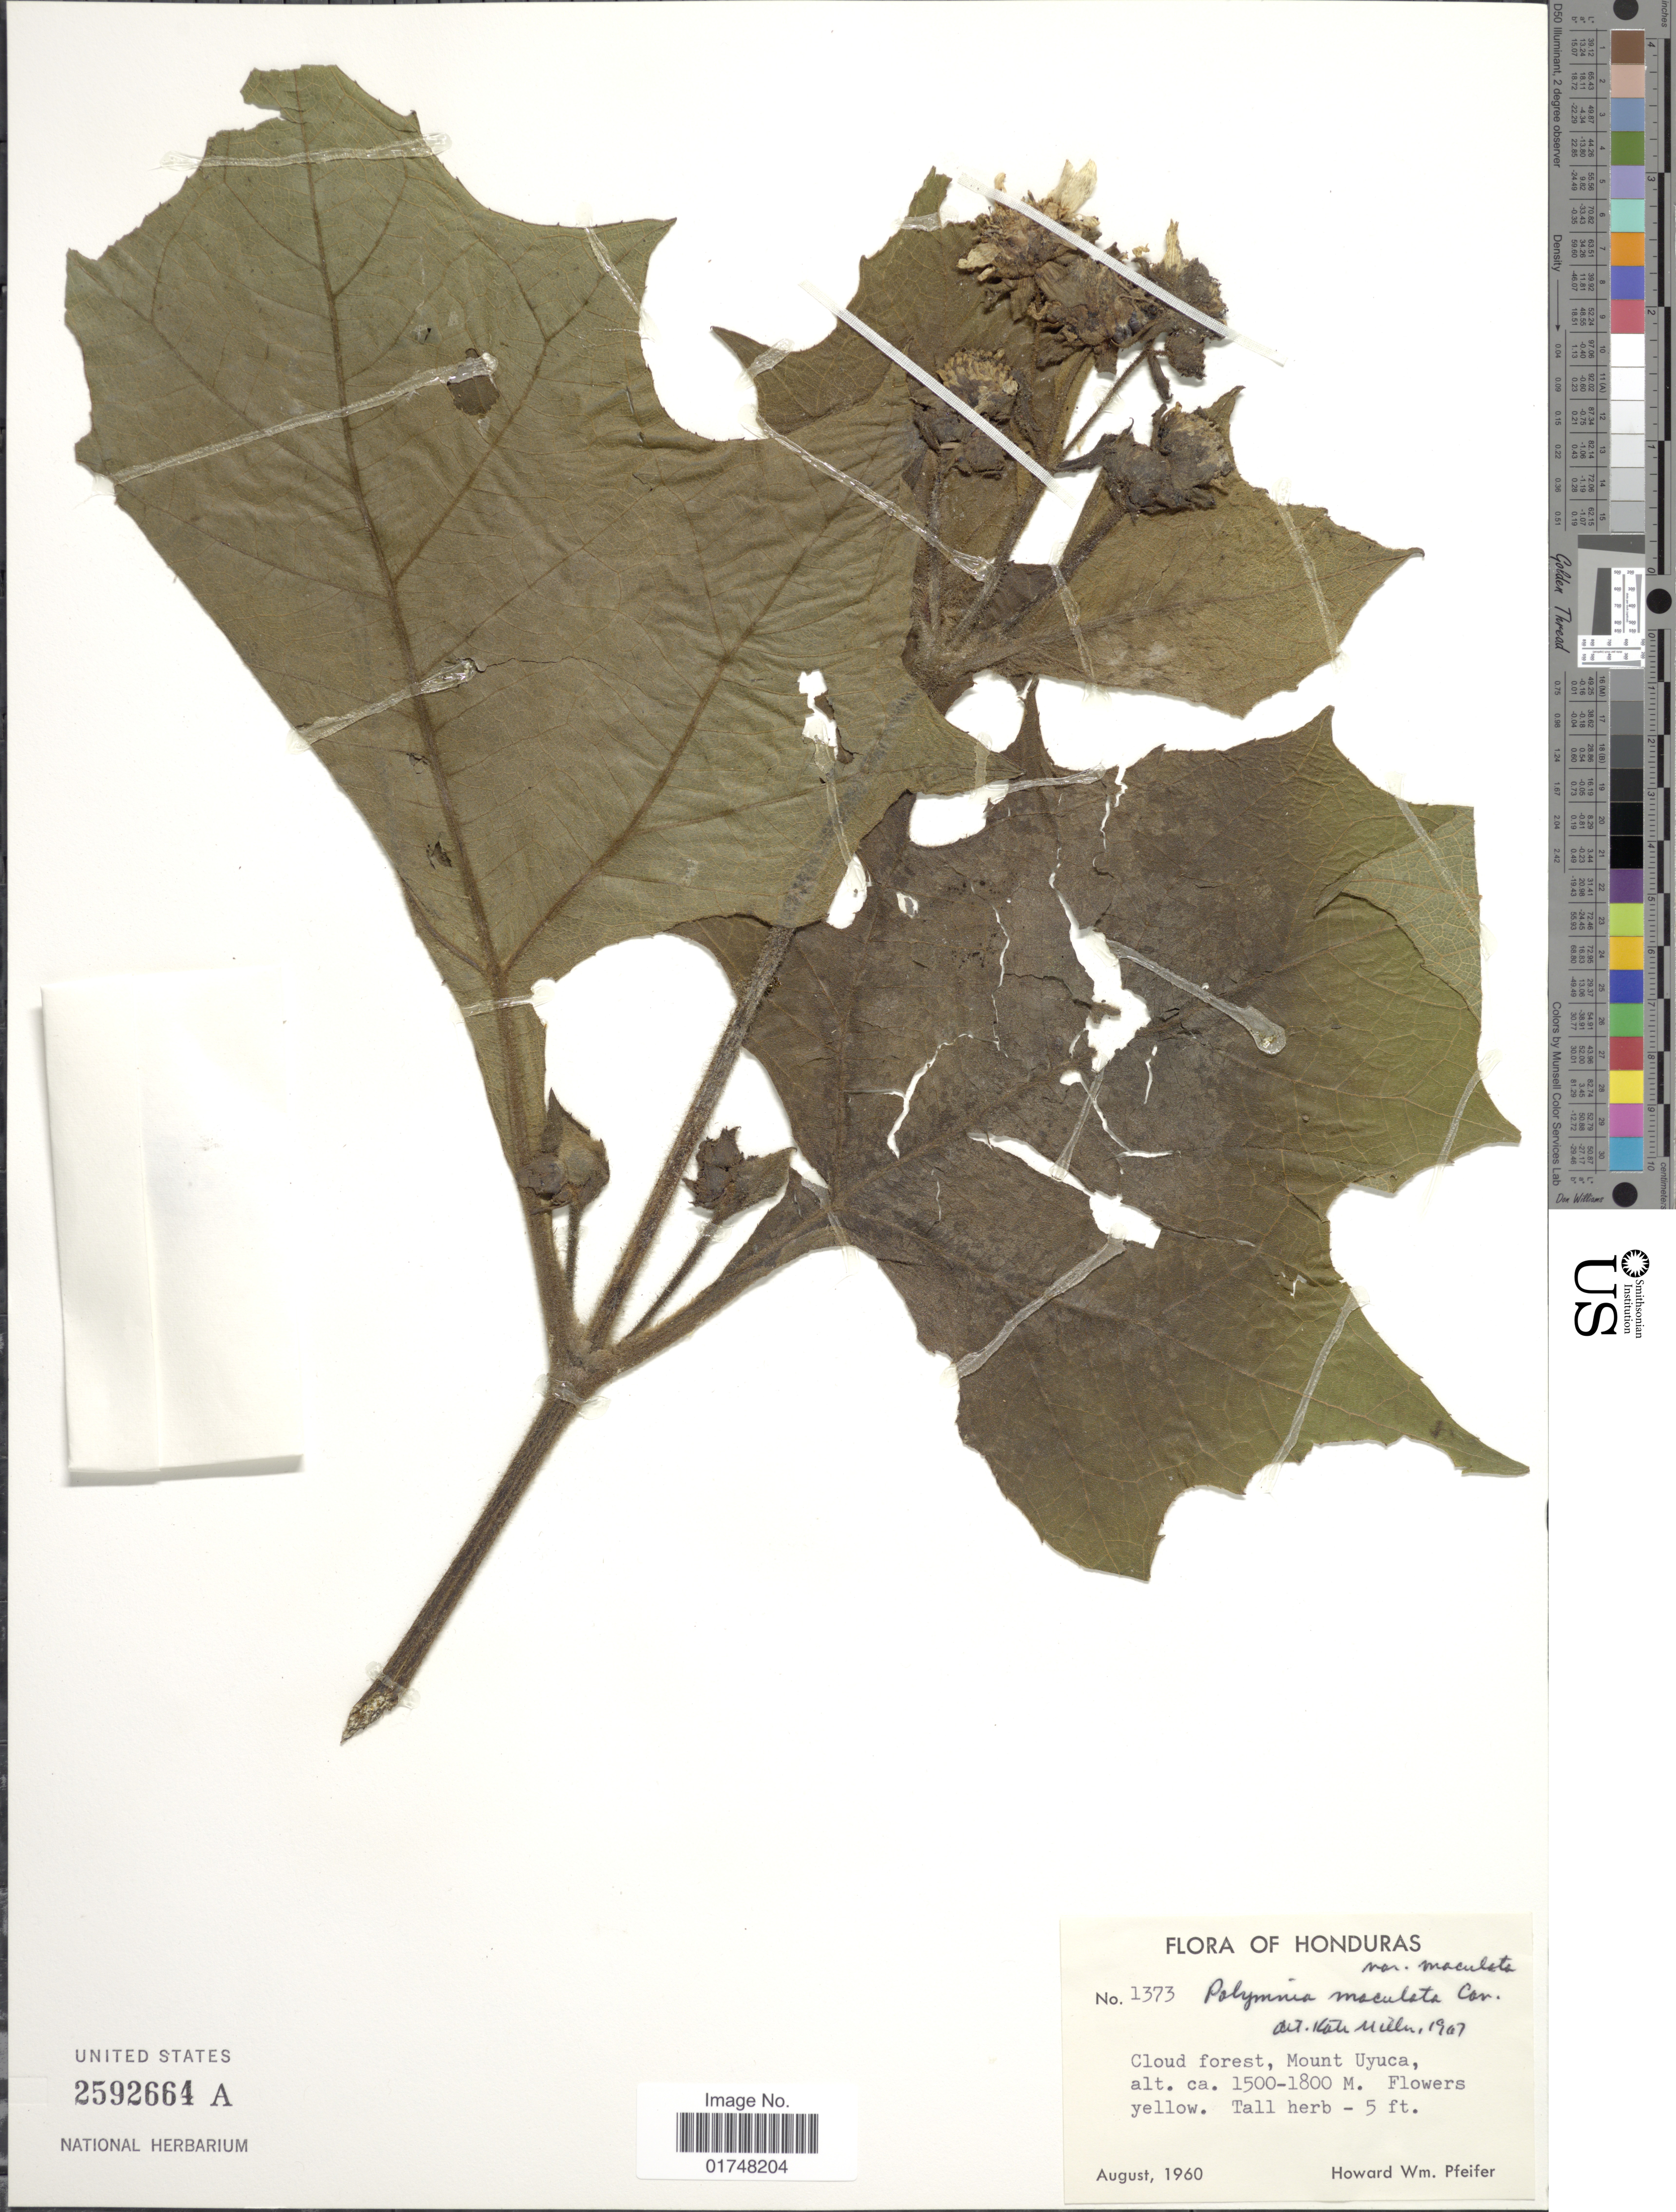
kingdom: Plantae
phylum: Tracheophyta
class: Magnoliopsida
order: Asterales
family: Asteraceae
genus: Smallanthus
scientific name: Smallanthus maculatus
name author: (Cav.) H. Rob.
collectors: H. W. Pfeifer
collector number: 1373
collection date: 1960-08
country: Honduras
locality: Mounta Uyuca.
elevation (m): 1500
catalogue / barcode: US 2592664A